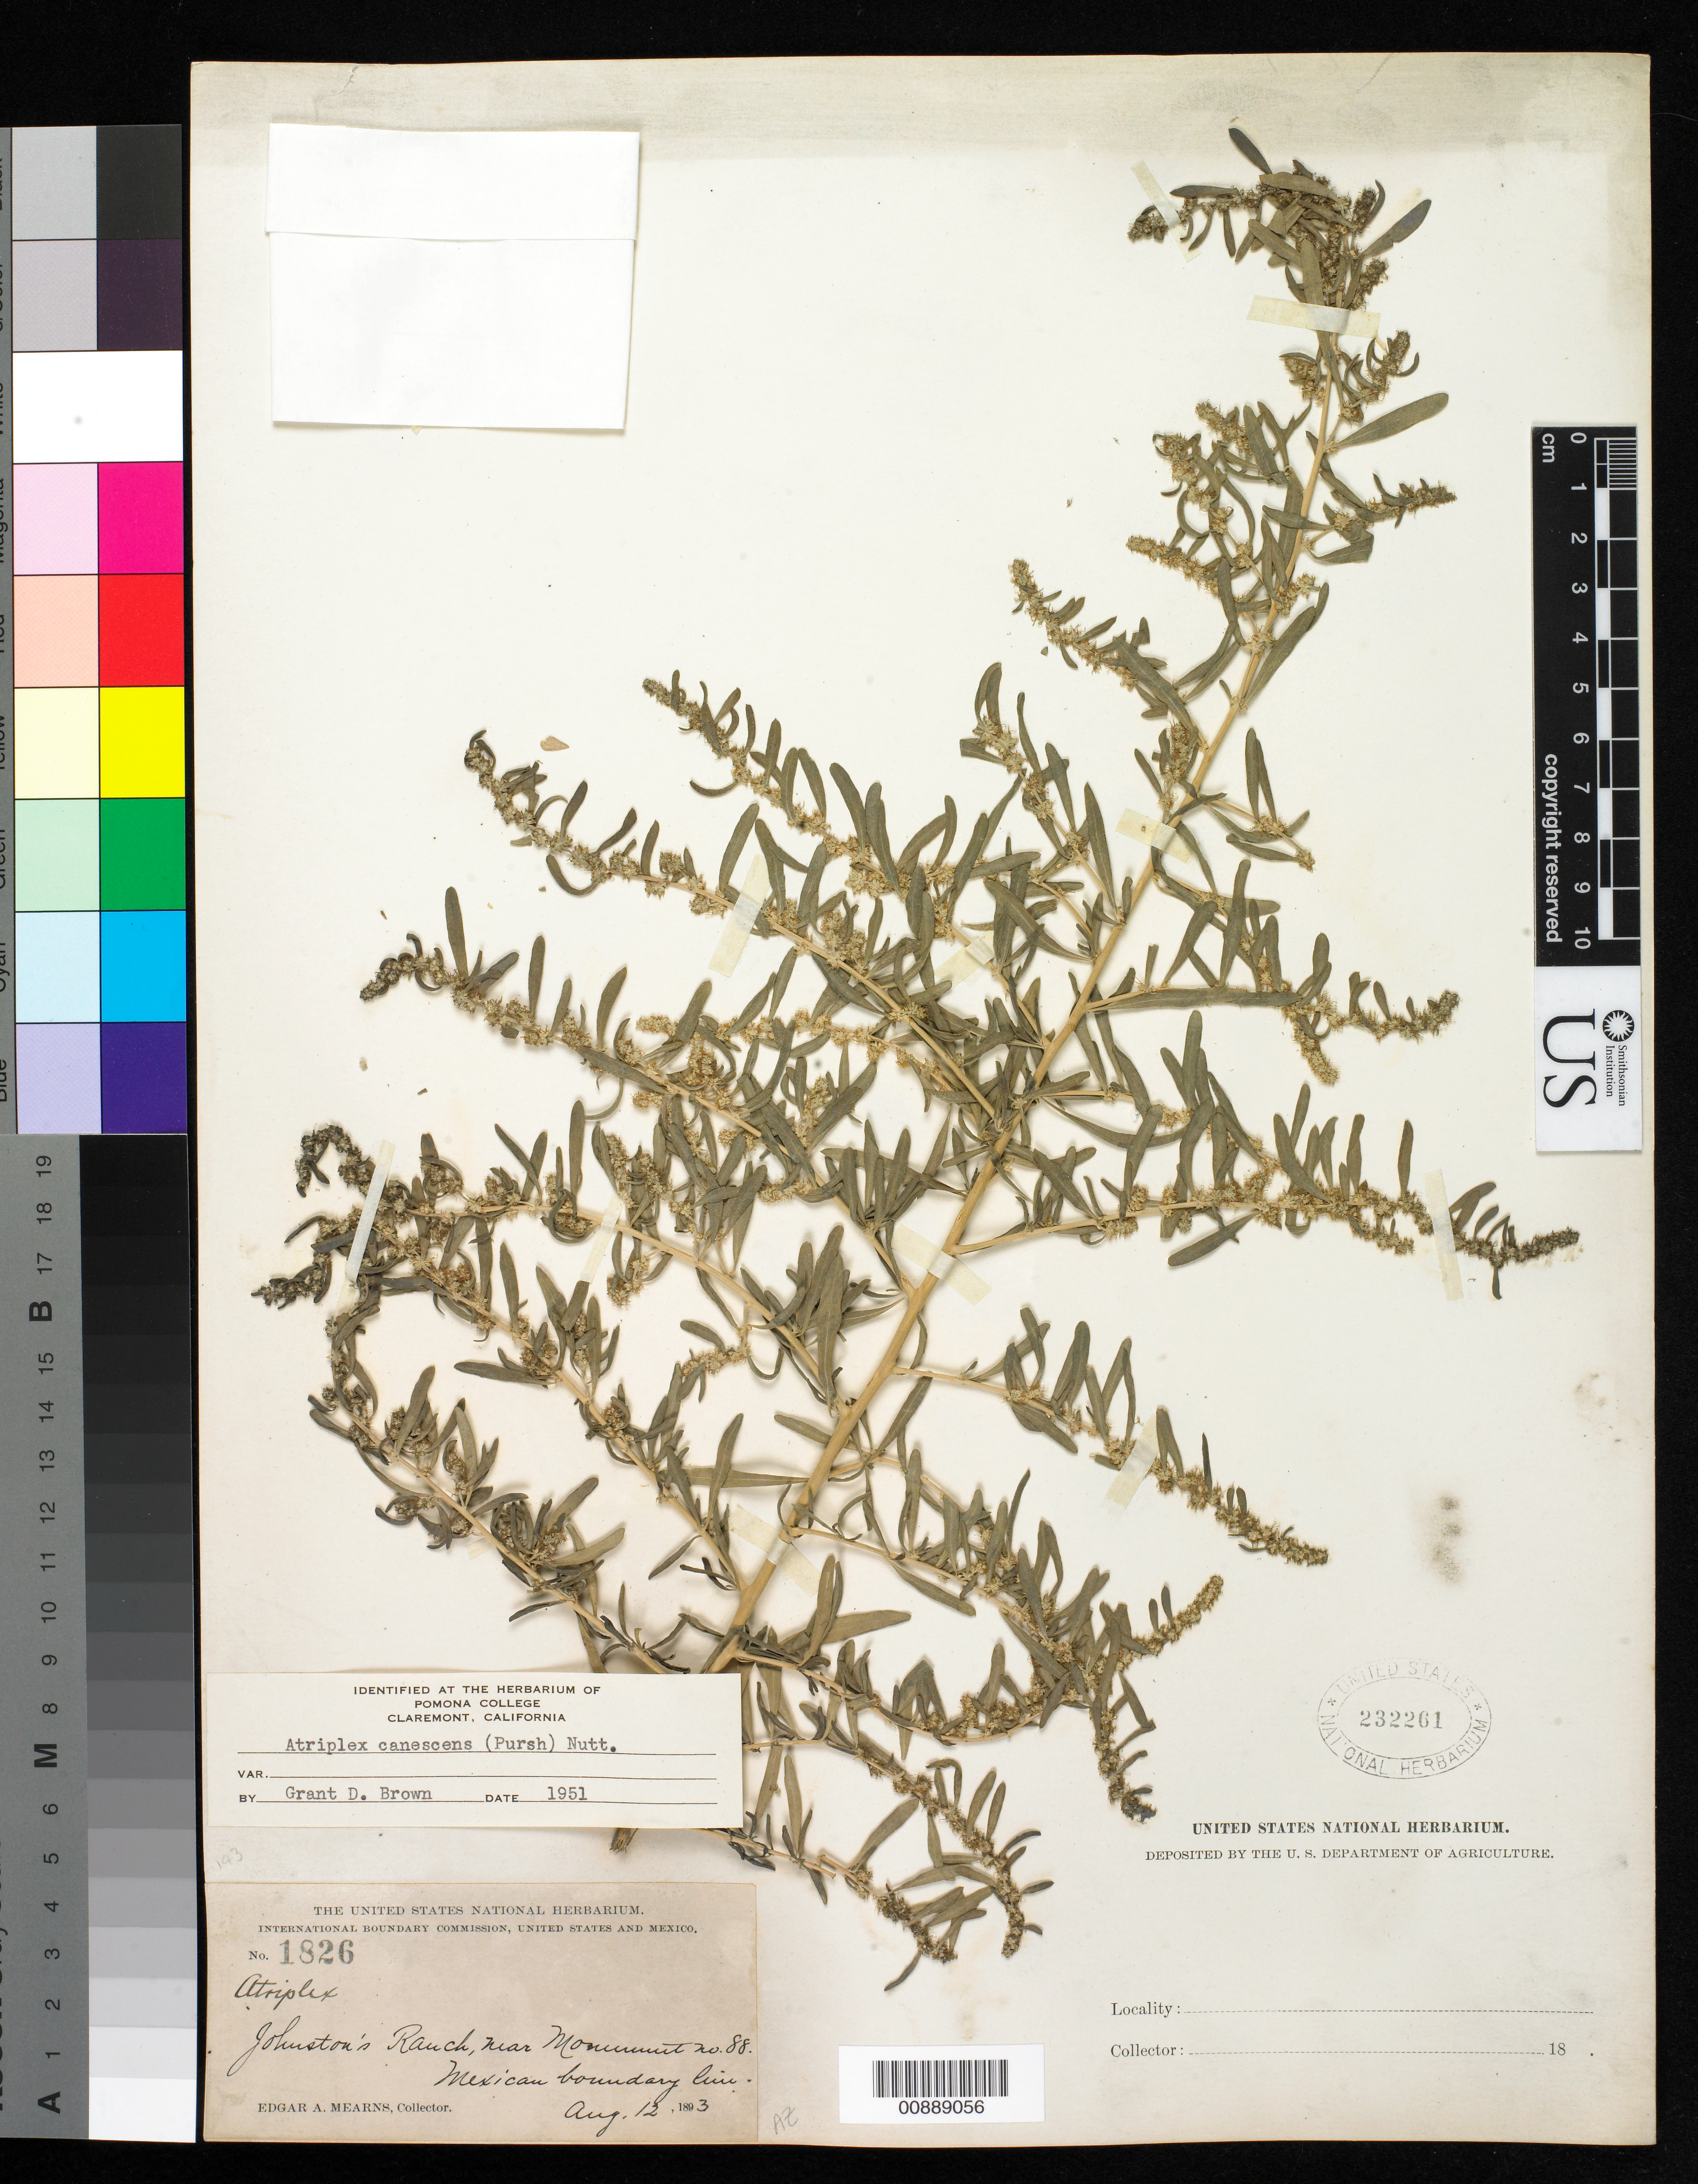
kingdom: Plantae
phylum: Tracheophyta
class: Magnoliopsida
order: Caryophyllales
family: Amaranthaceae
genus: Atriplex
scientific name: Atriplex canescens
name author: (Pursh) Nutt.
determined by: Brown, G. D.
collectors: E. A. Mearns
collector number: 1826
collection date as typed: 12 Aug 1893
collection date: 1893-08-12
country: United States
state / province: Arizona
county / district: Cochise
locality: Johnston's Ranch, near Monument no. 88. Mexican Boundary Line.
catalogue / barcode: US 232261